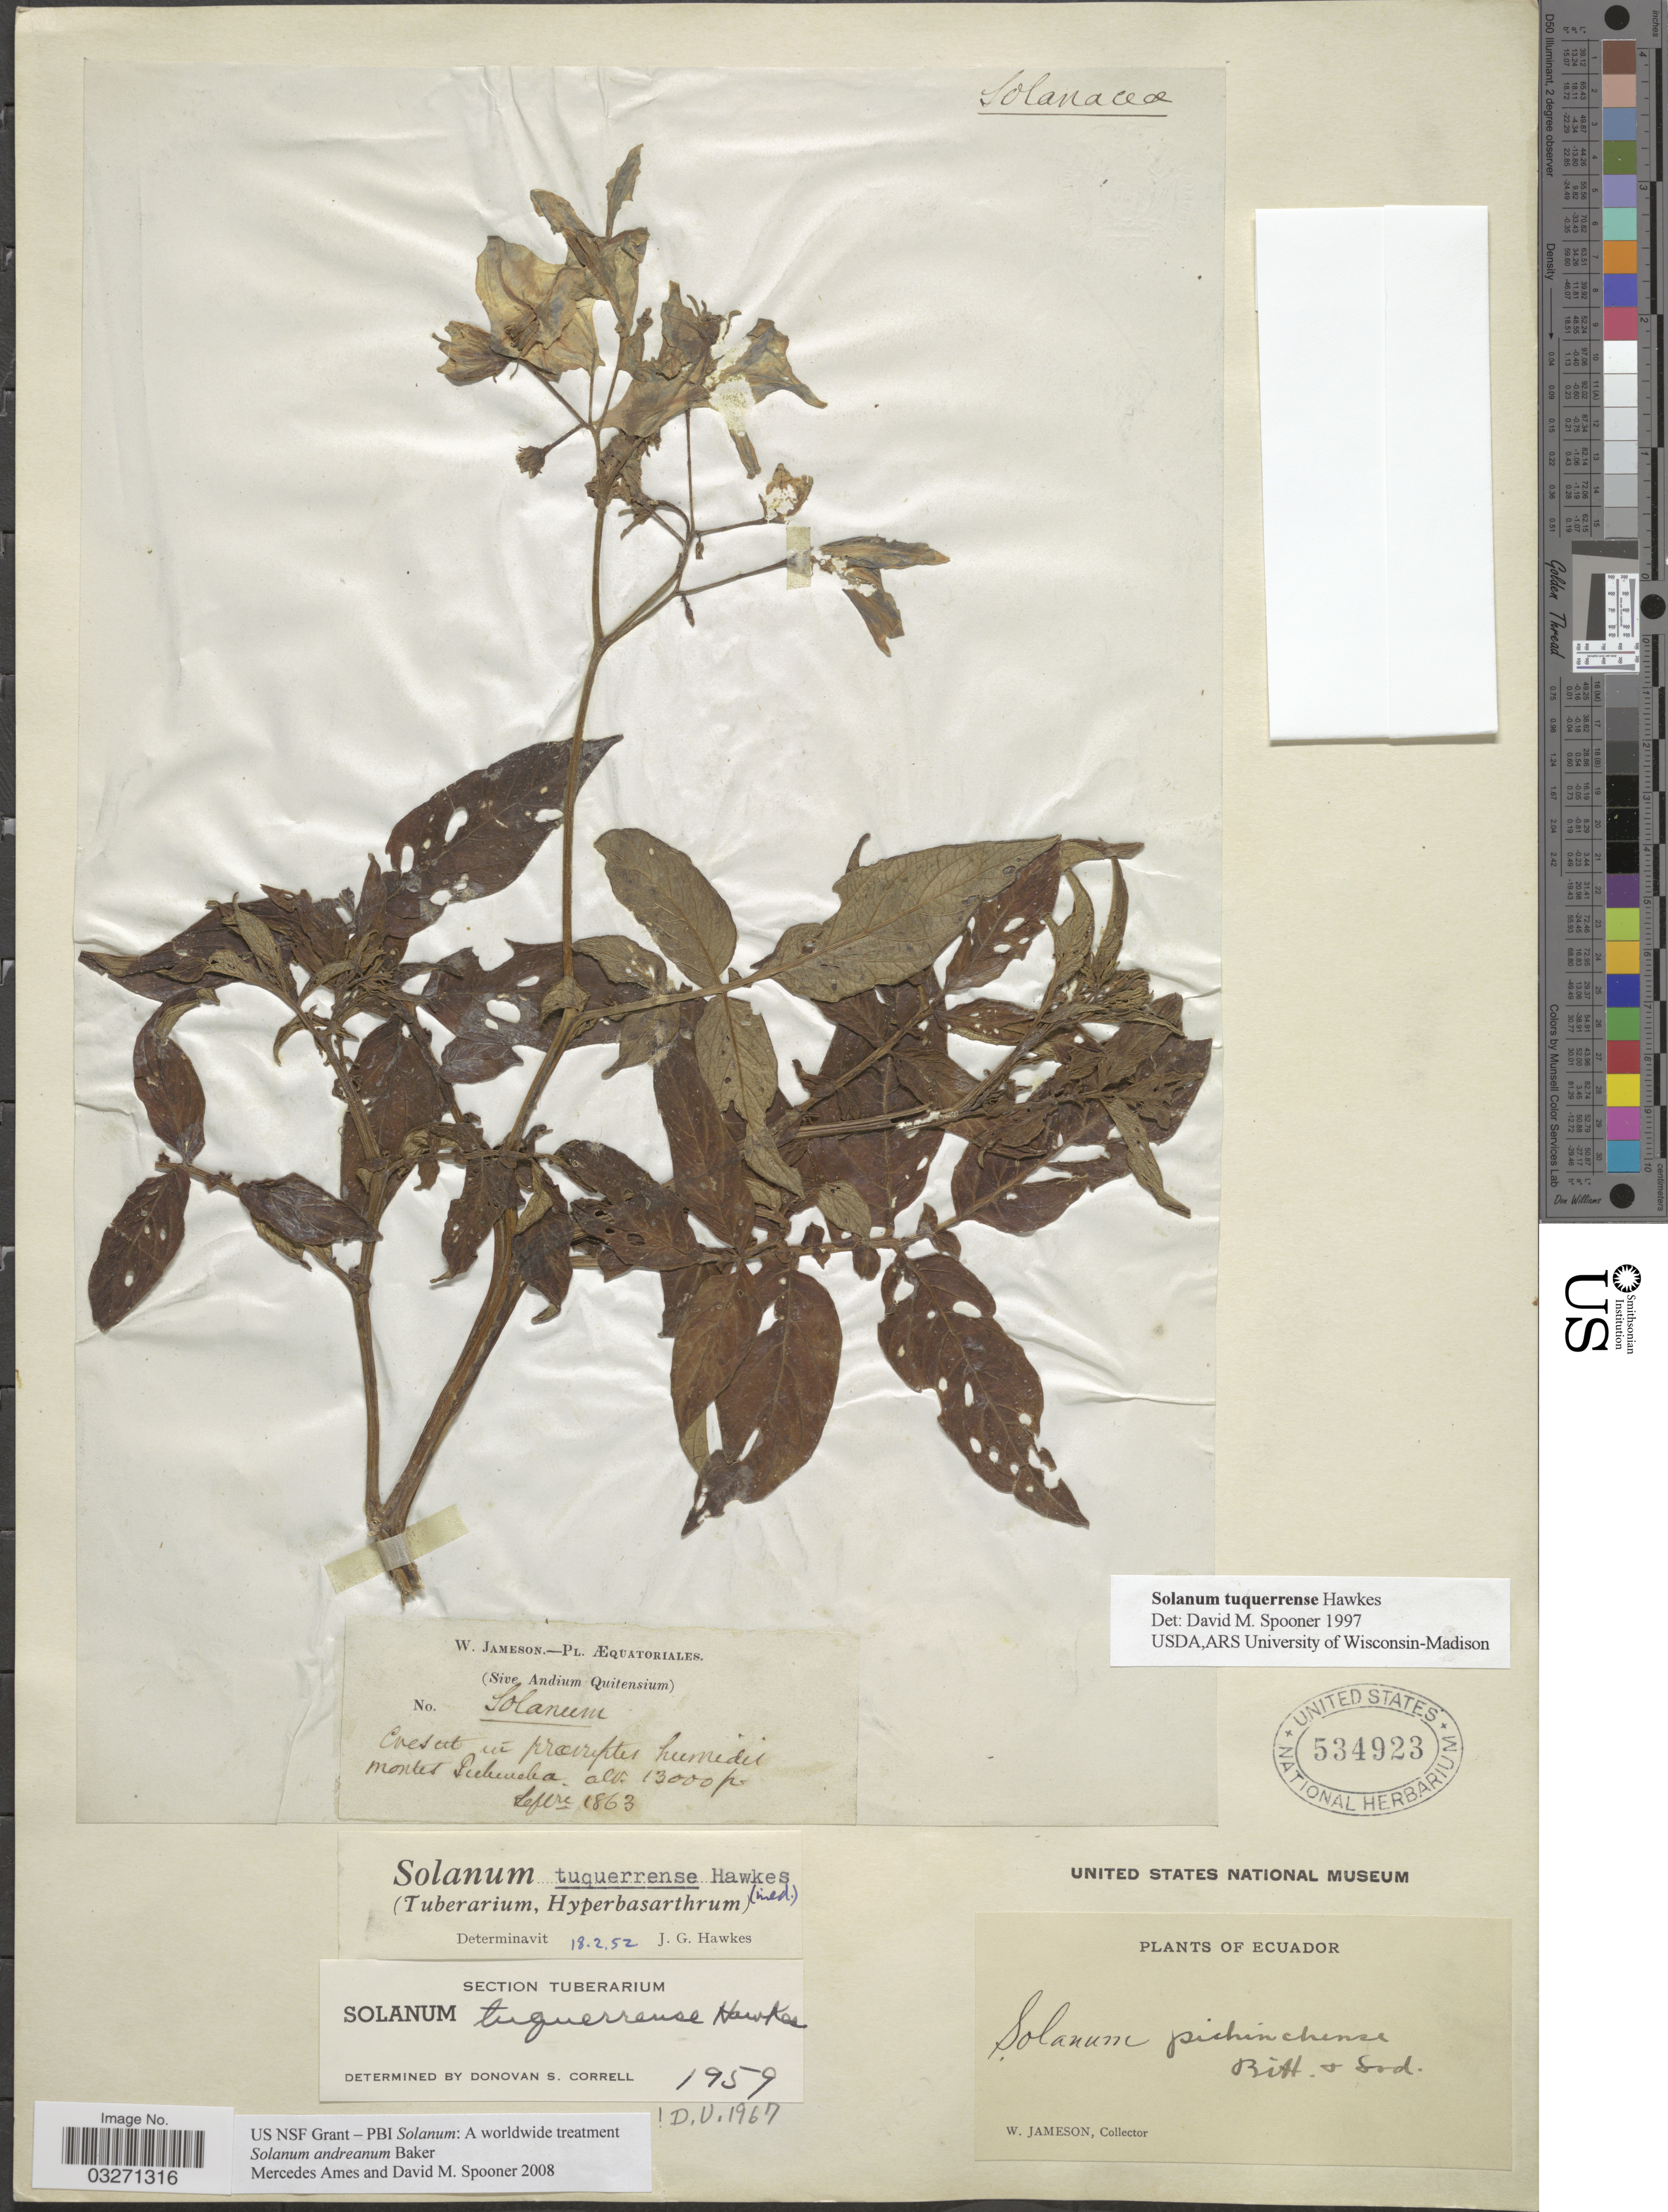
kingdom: Plantae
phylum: Tracheophyta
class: Magnoliopsida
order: Solanales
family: Solanaceae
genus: Solanum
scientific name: Solanum andreanum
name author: Baker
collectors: W. Jameson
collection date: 1863-02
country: Ecuador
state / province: Pichincha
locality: Æquatoriales (Sive Andium Quitensium) [unsure placement]. Montes Pichincha.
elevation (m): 3962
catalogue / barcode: US 534923